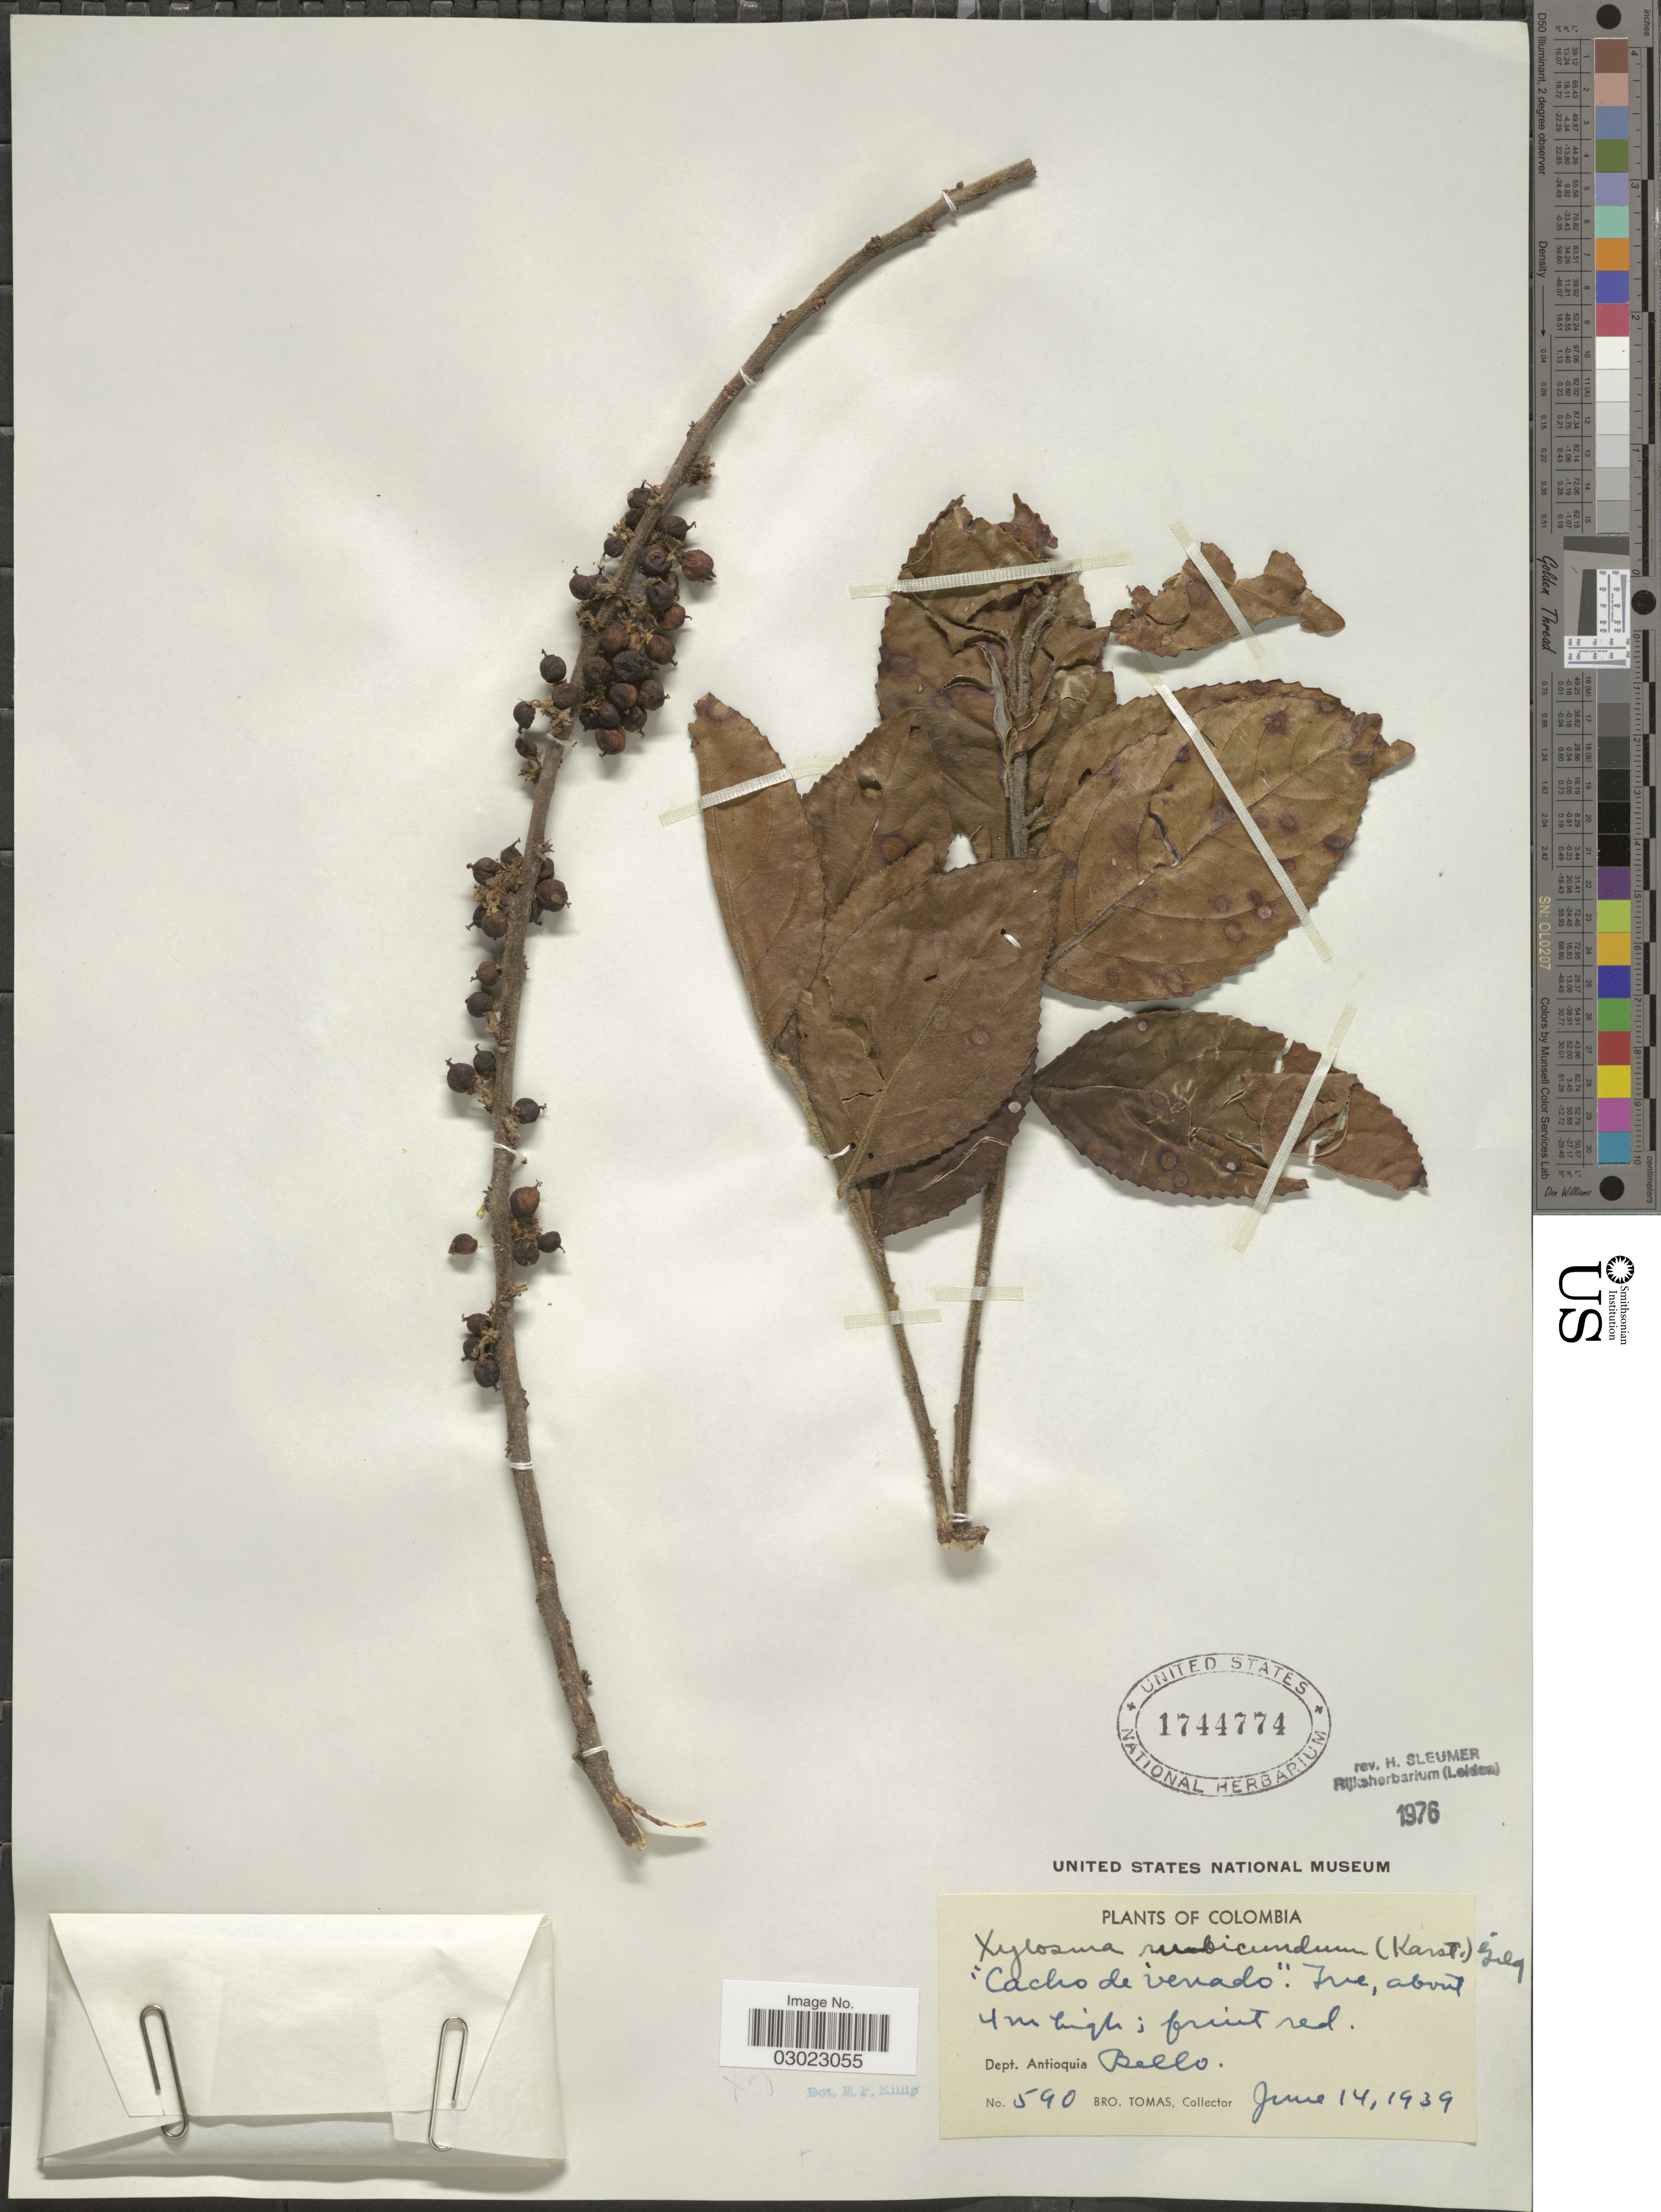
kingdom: Plantae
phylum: Tracheophyta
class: Magnoliopsida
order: Malpighiales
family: Salicaceae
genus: Xylosma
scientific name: Xylosma rubicunda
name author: (H. Karst.) Gilg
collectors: B. Tomas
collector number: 590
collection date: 1939-06-14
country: Colombia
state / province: Antioquia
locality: Dept. Antioquia. Bello.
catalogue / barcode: US 1744774